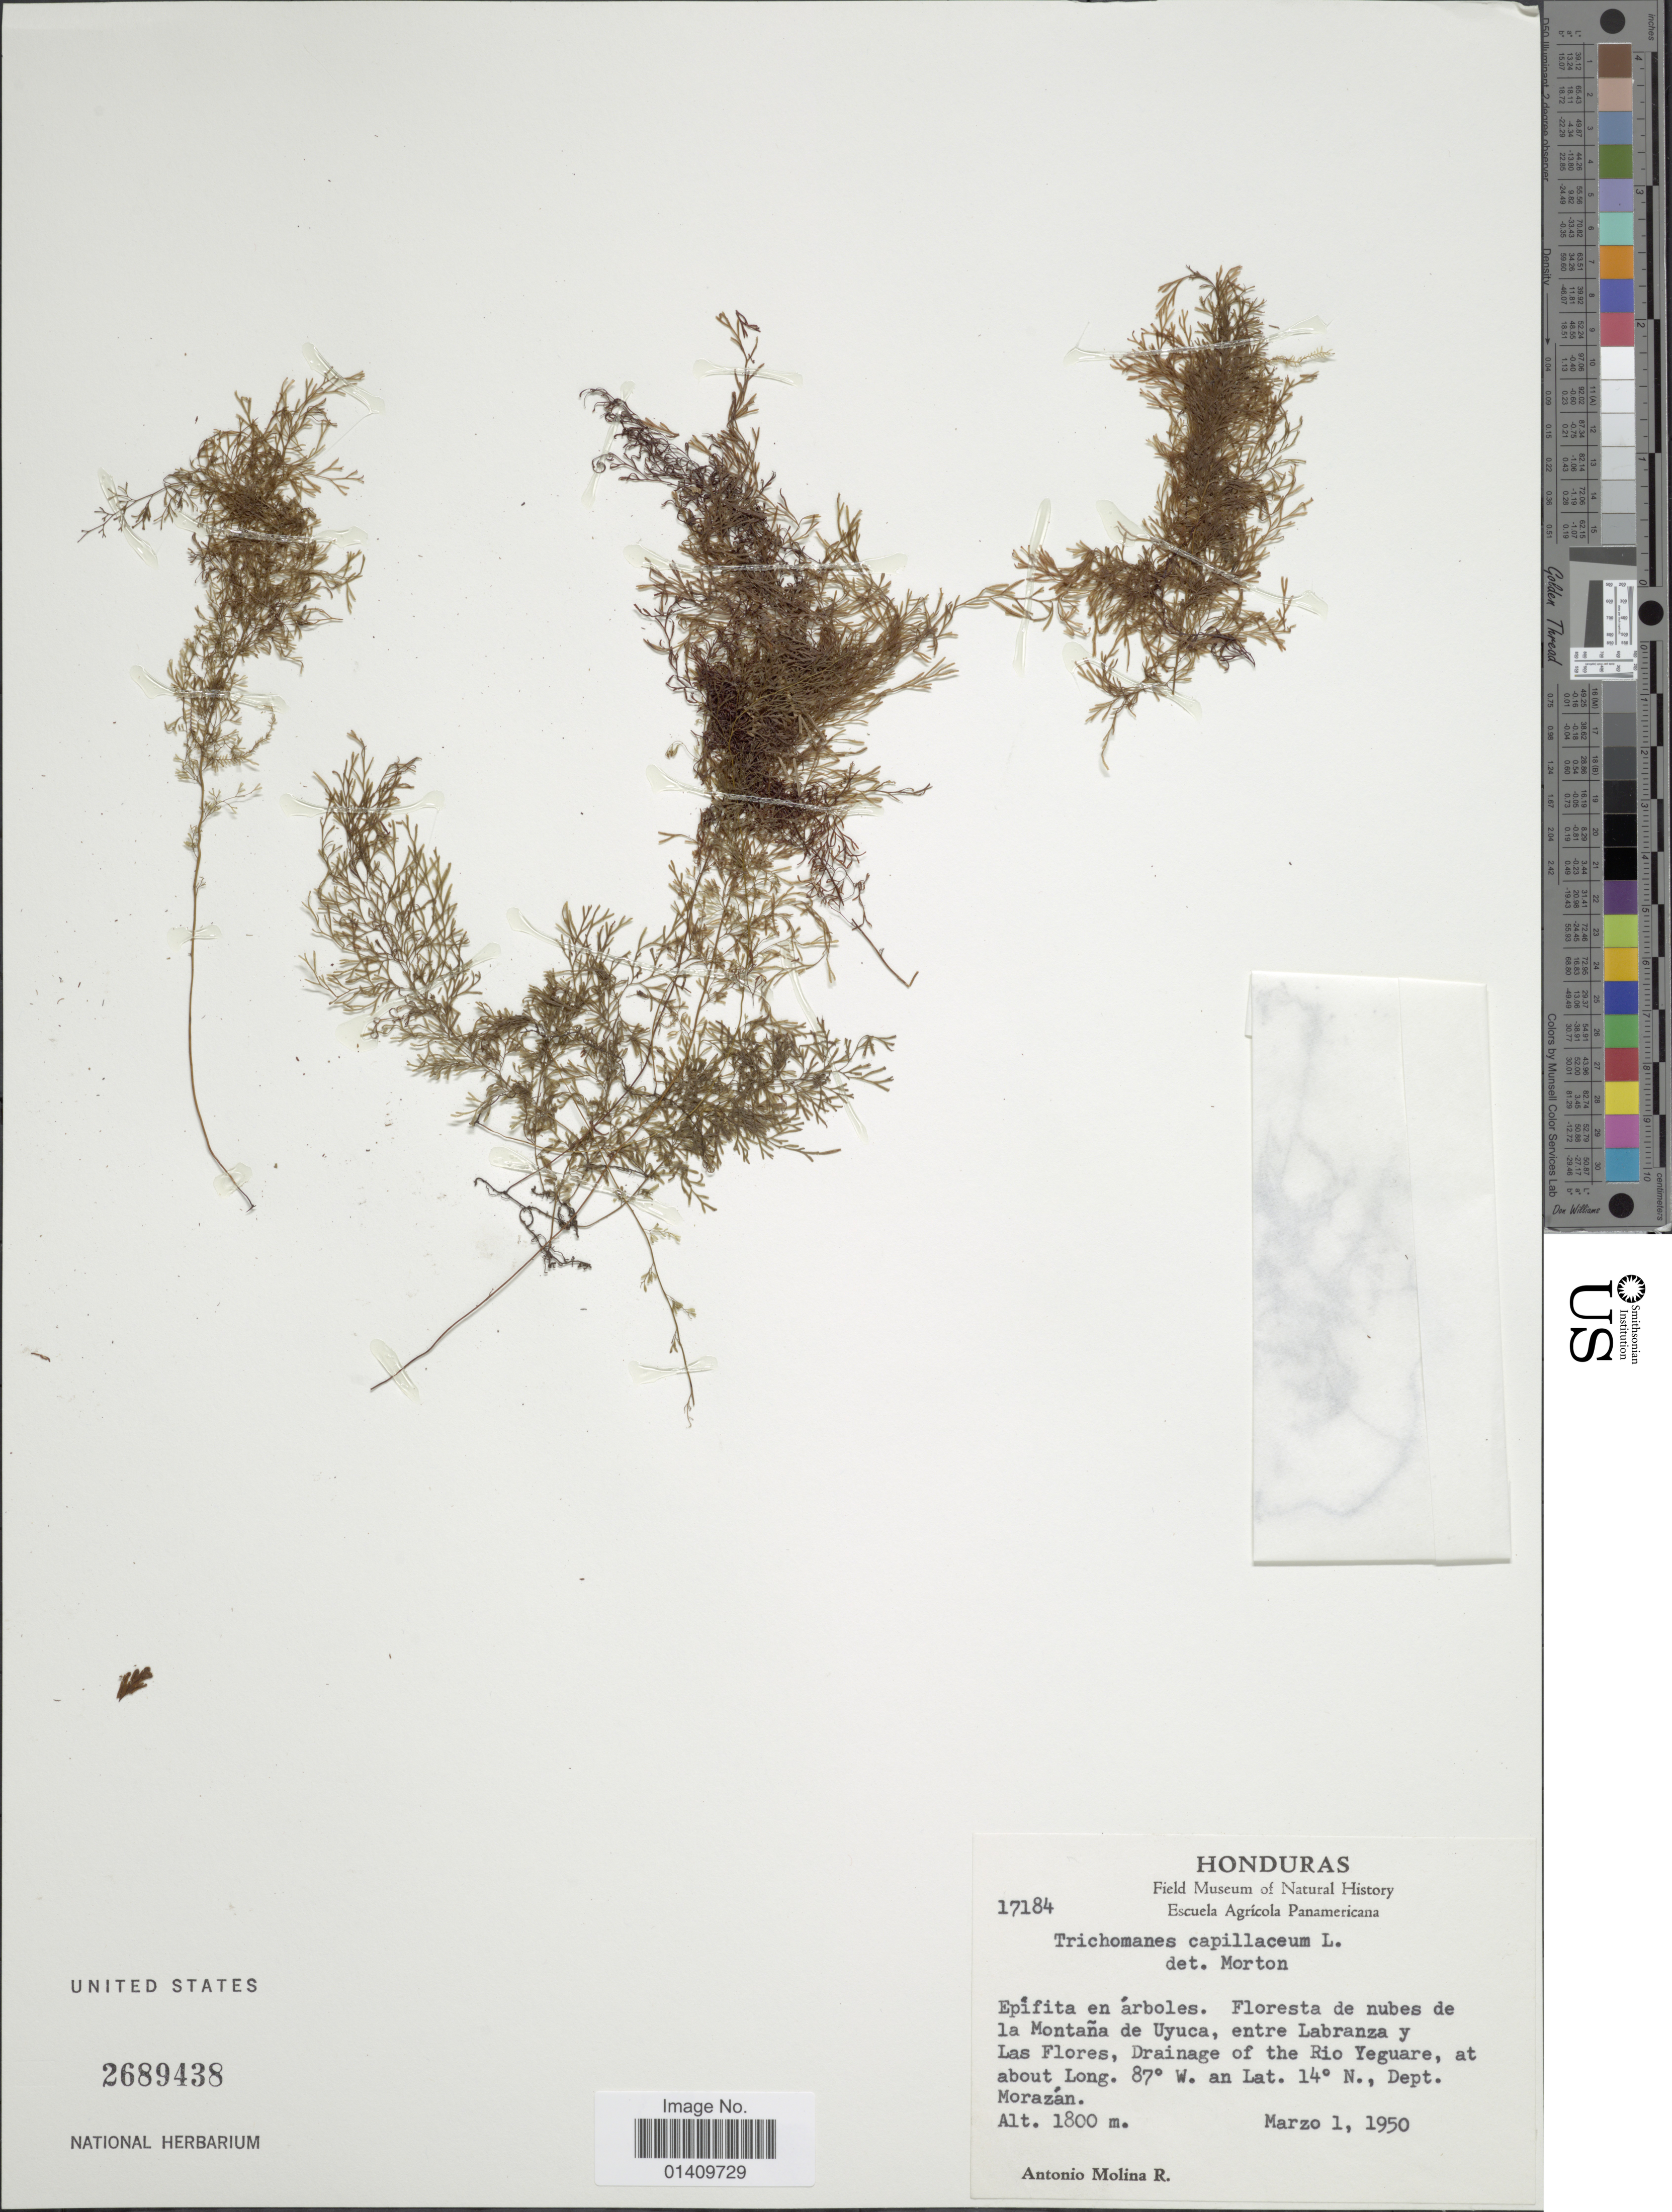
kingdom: Plantae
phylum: Tracheophyta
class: Polypodiopsida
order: Hymenophyllales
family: Hymenophyllaceae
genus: Polyphlebium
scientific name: Polyphlebium capillaceum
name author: (L.) Ebihara & Dubuisson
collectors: A. Molina R.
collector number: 17184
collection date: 1950-03-01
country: Honduras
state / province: Fco. Morazán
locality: Floresta de nubes de la Montana de Uyuca, entre Labranza y Las Flores drainage of the Rio Yeguare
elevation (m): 1800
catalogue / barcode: US 2689438